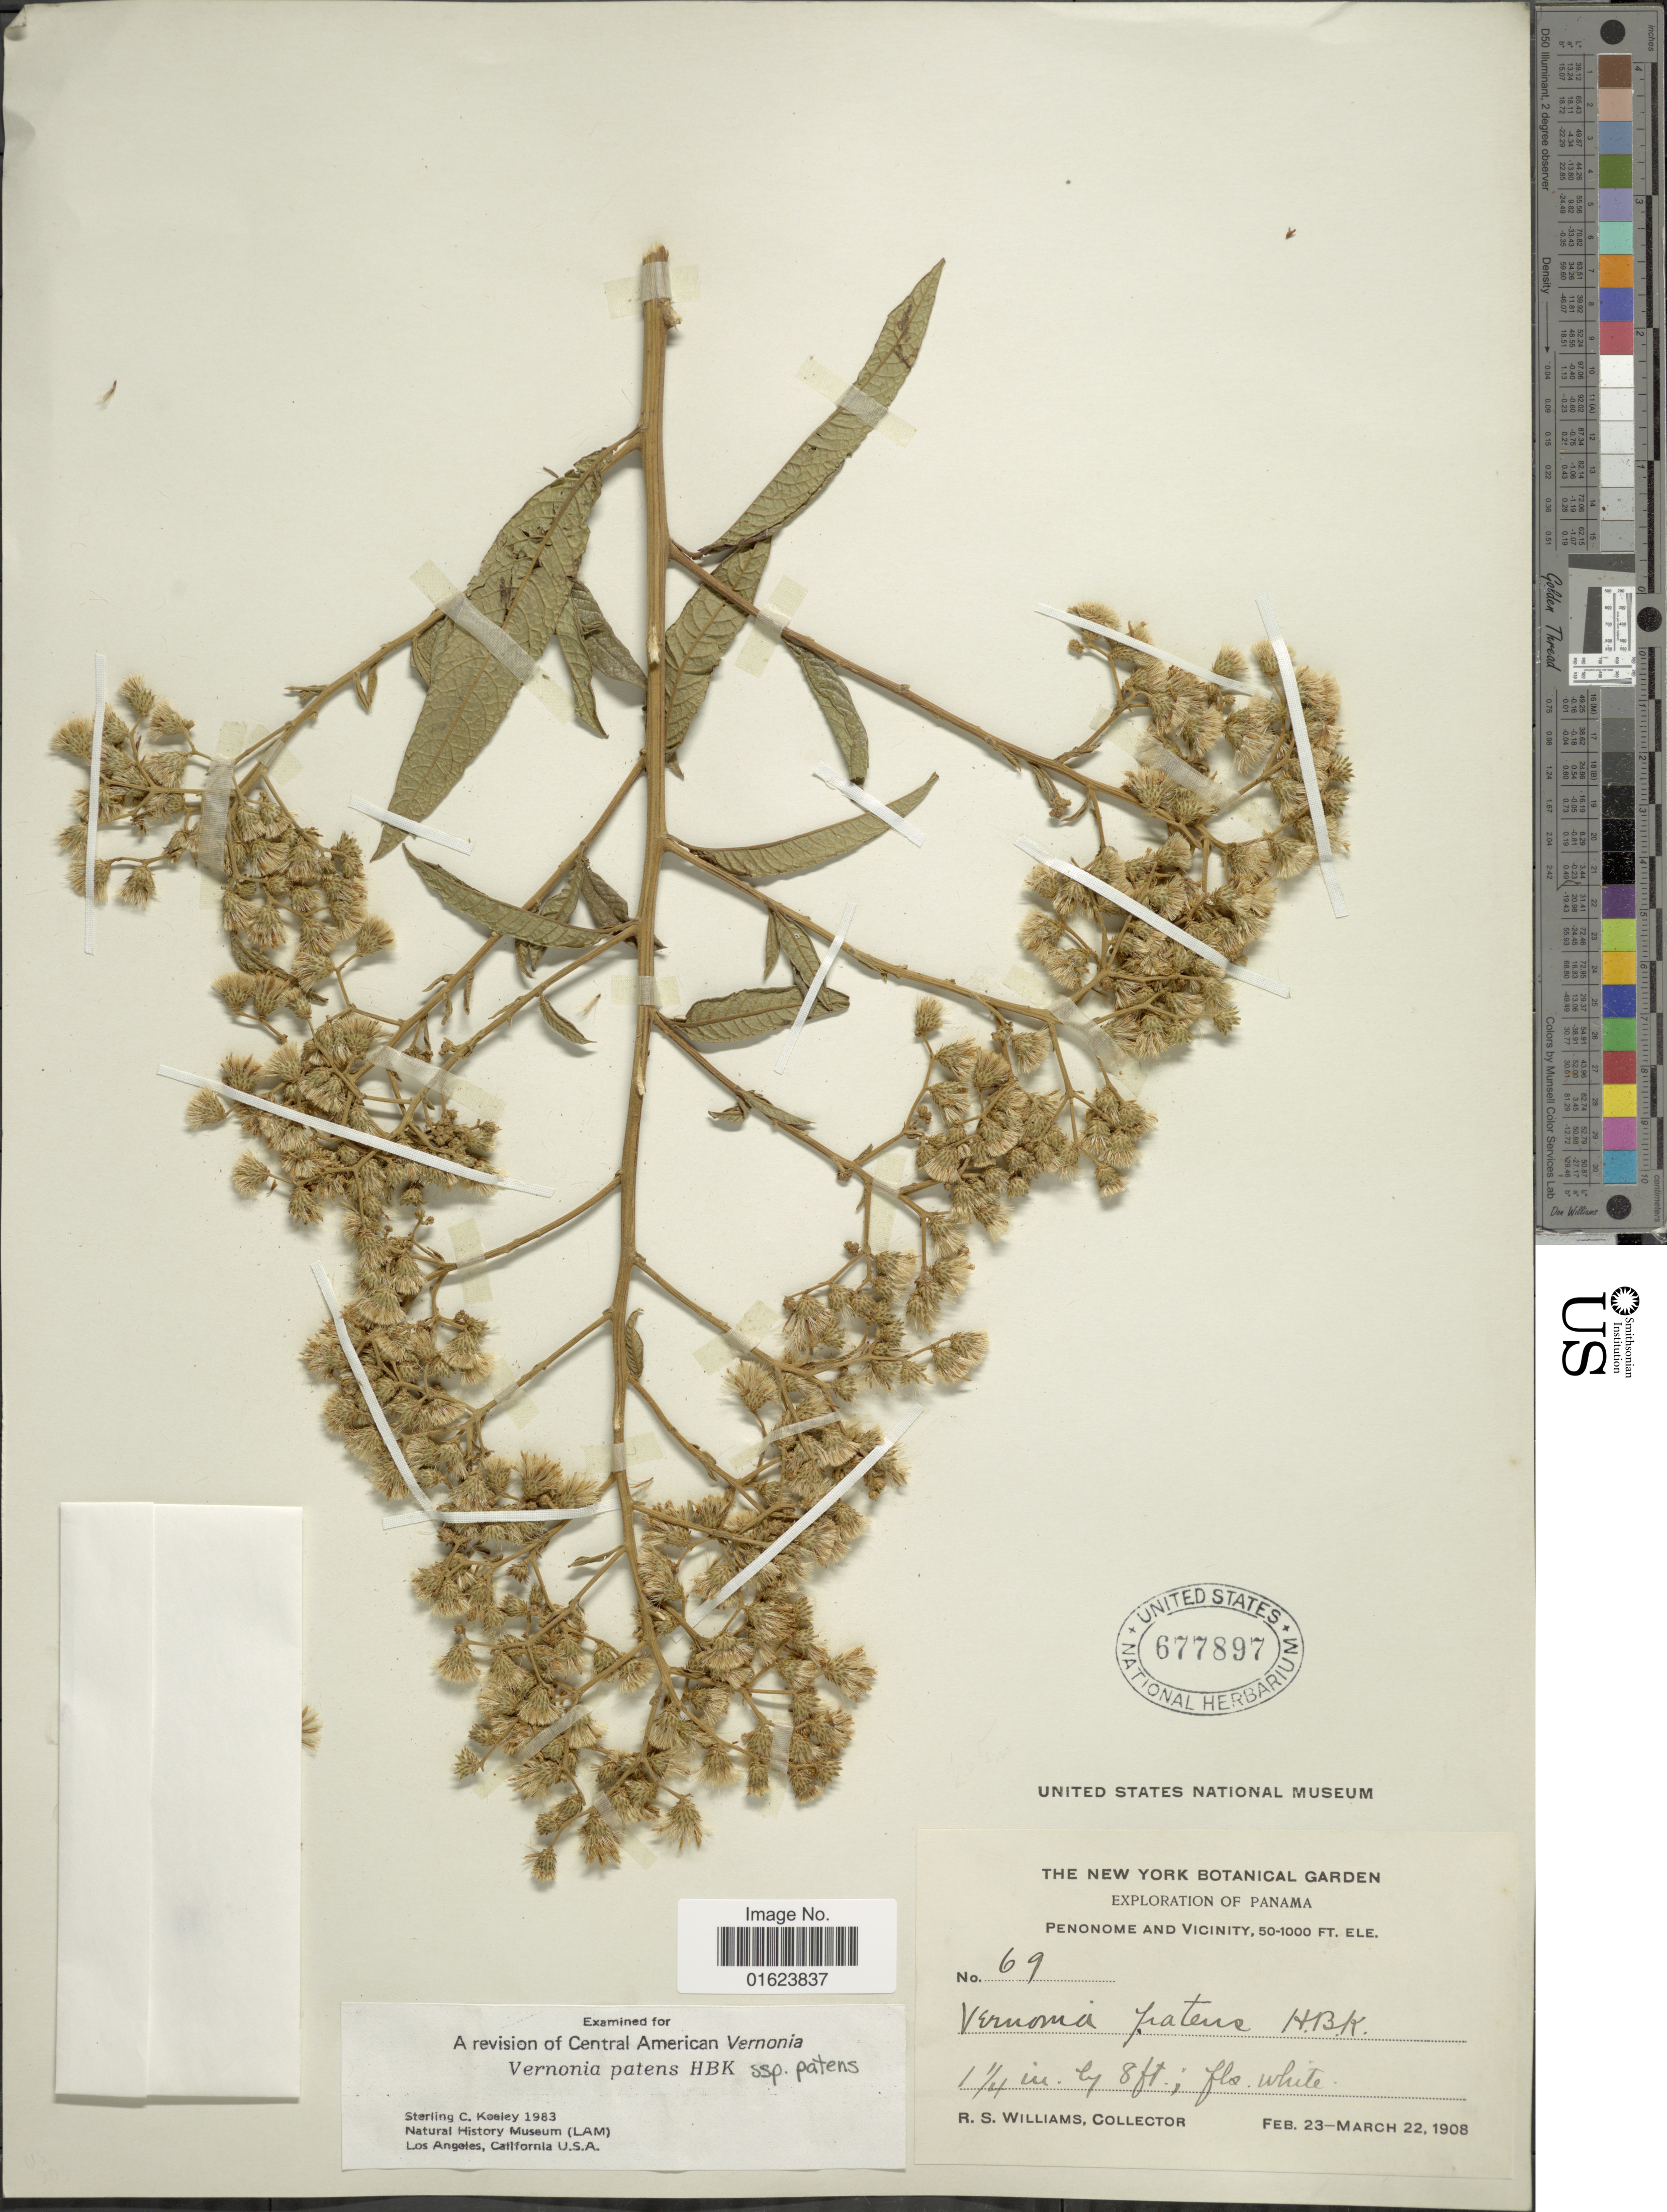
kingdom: Plantae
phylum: Tracheophyta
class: Magnoliopsida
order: Asterales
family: Asteraceae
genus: Vernonanthura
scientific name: Vernonanthura patens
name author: (Kunth) H. Rob.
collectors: R. S. Williams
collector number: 69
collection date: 1908-02-23/1908-03-22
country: Panama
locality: Penonome and Vicinity. Panama.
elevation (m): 15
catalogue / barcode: US 677897